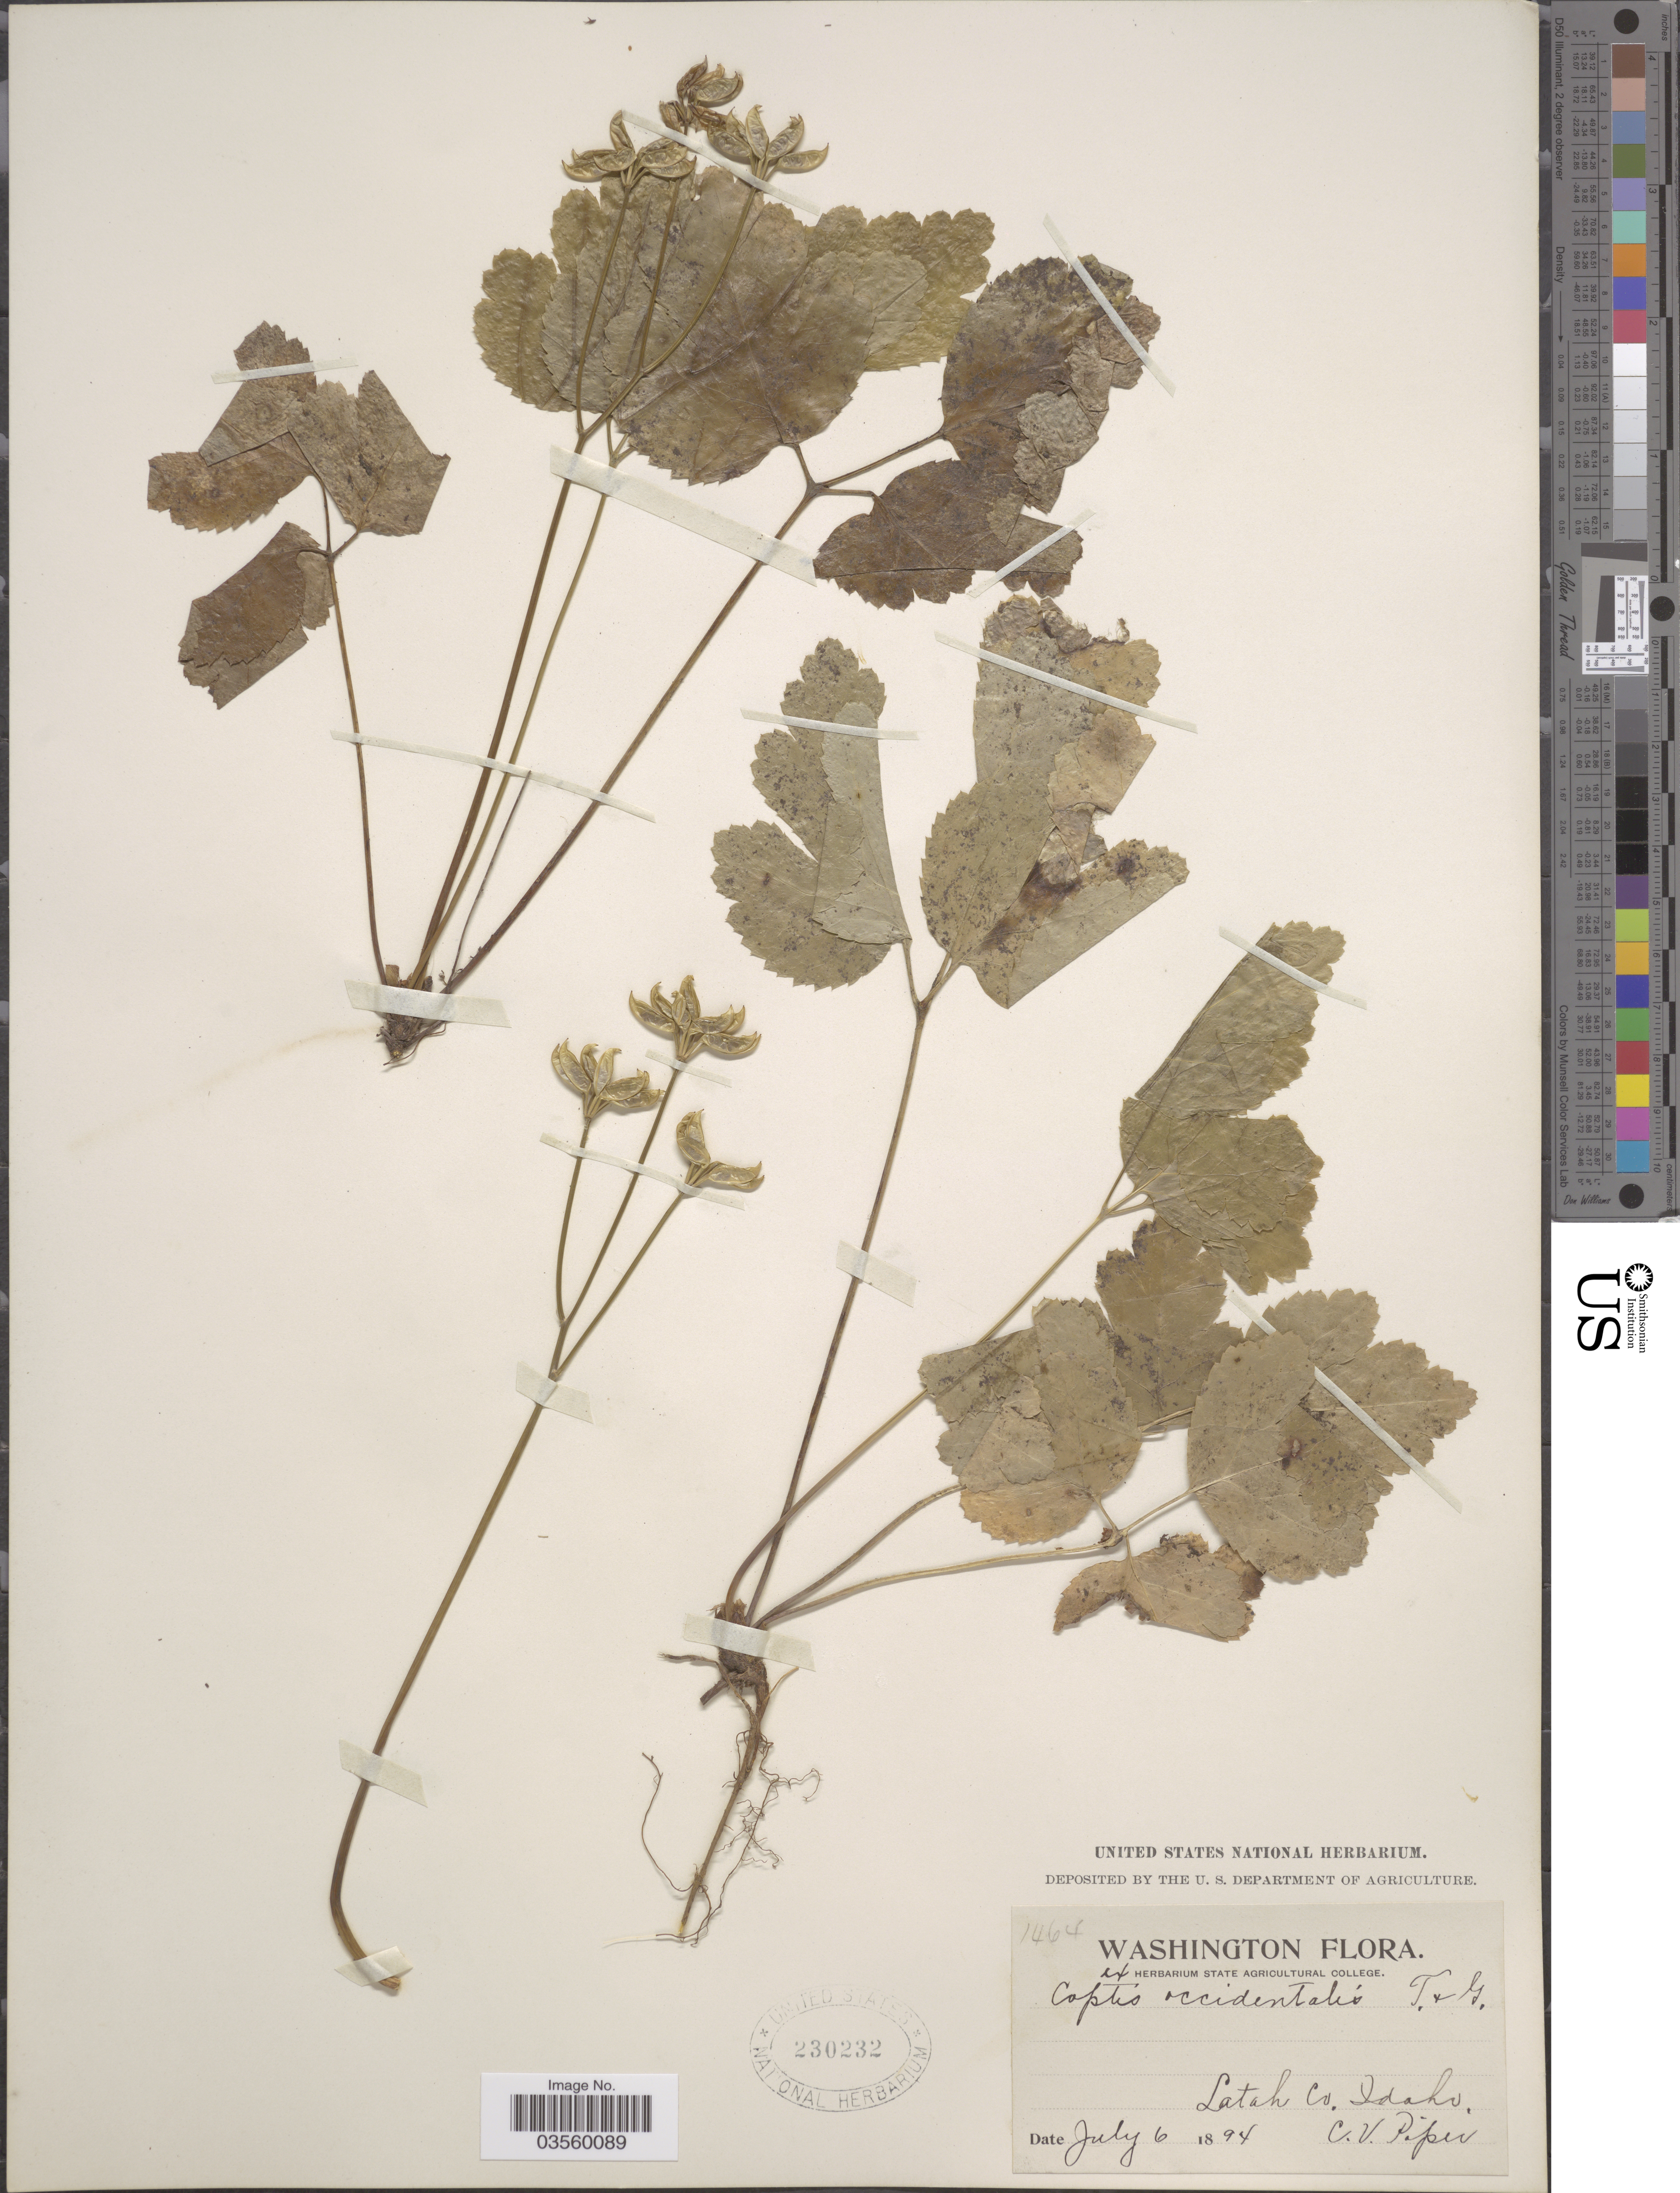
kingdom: Plantae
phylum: Tracheophyta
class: Magnoliopsida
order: Ranunculales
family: Ranunculaceae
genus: Coptis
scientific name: Coptis occidentalis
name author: Torr. & A. Gray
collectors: C. V. Piper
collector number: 1464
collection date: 1894-07-06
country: United States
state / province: Idaho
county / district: Latah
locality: Latah Co.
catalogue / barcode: US 230232